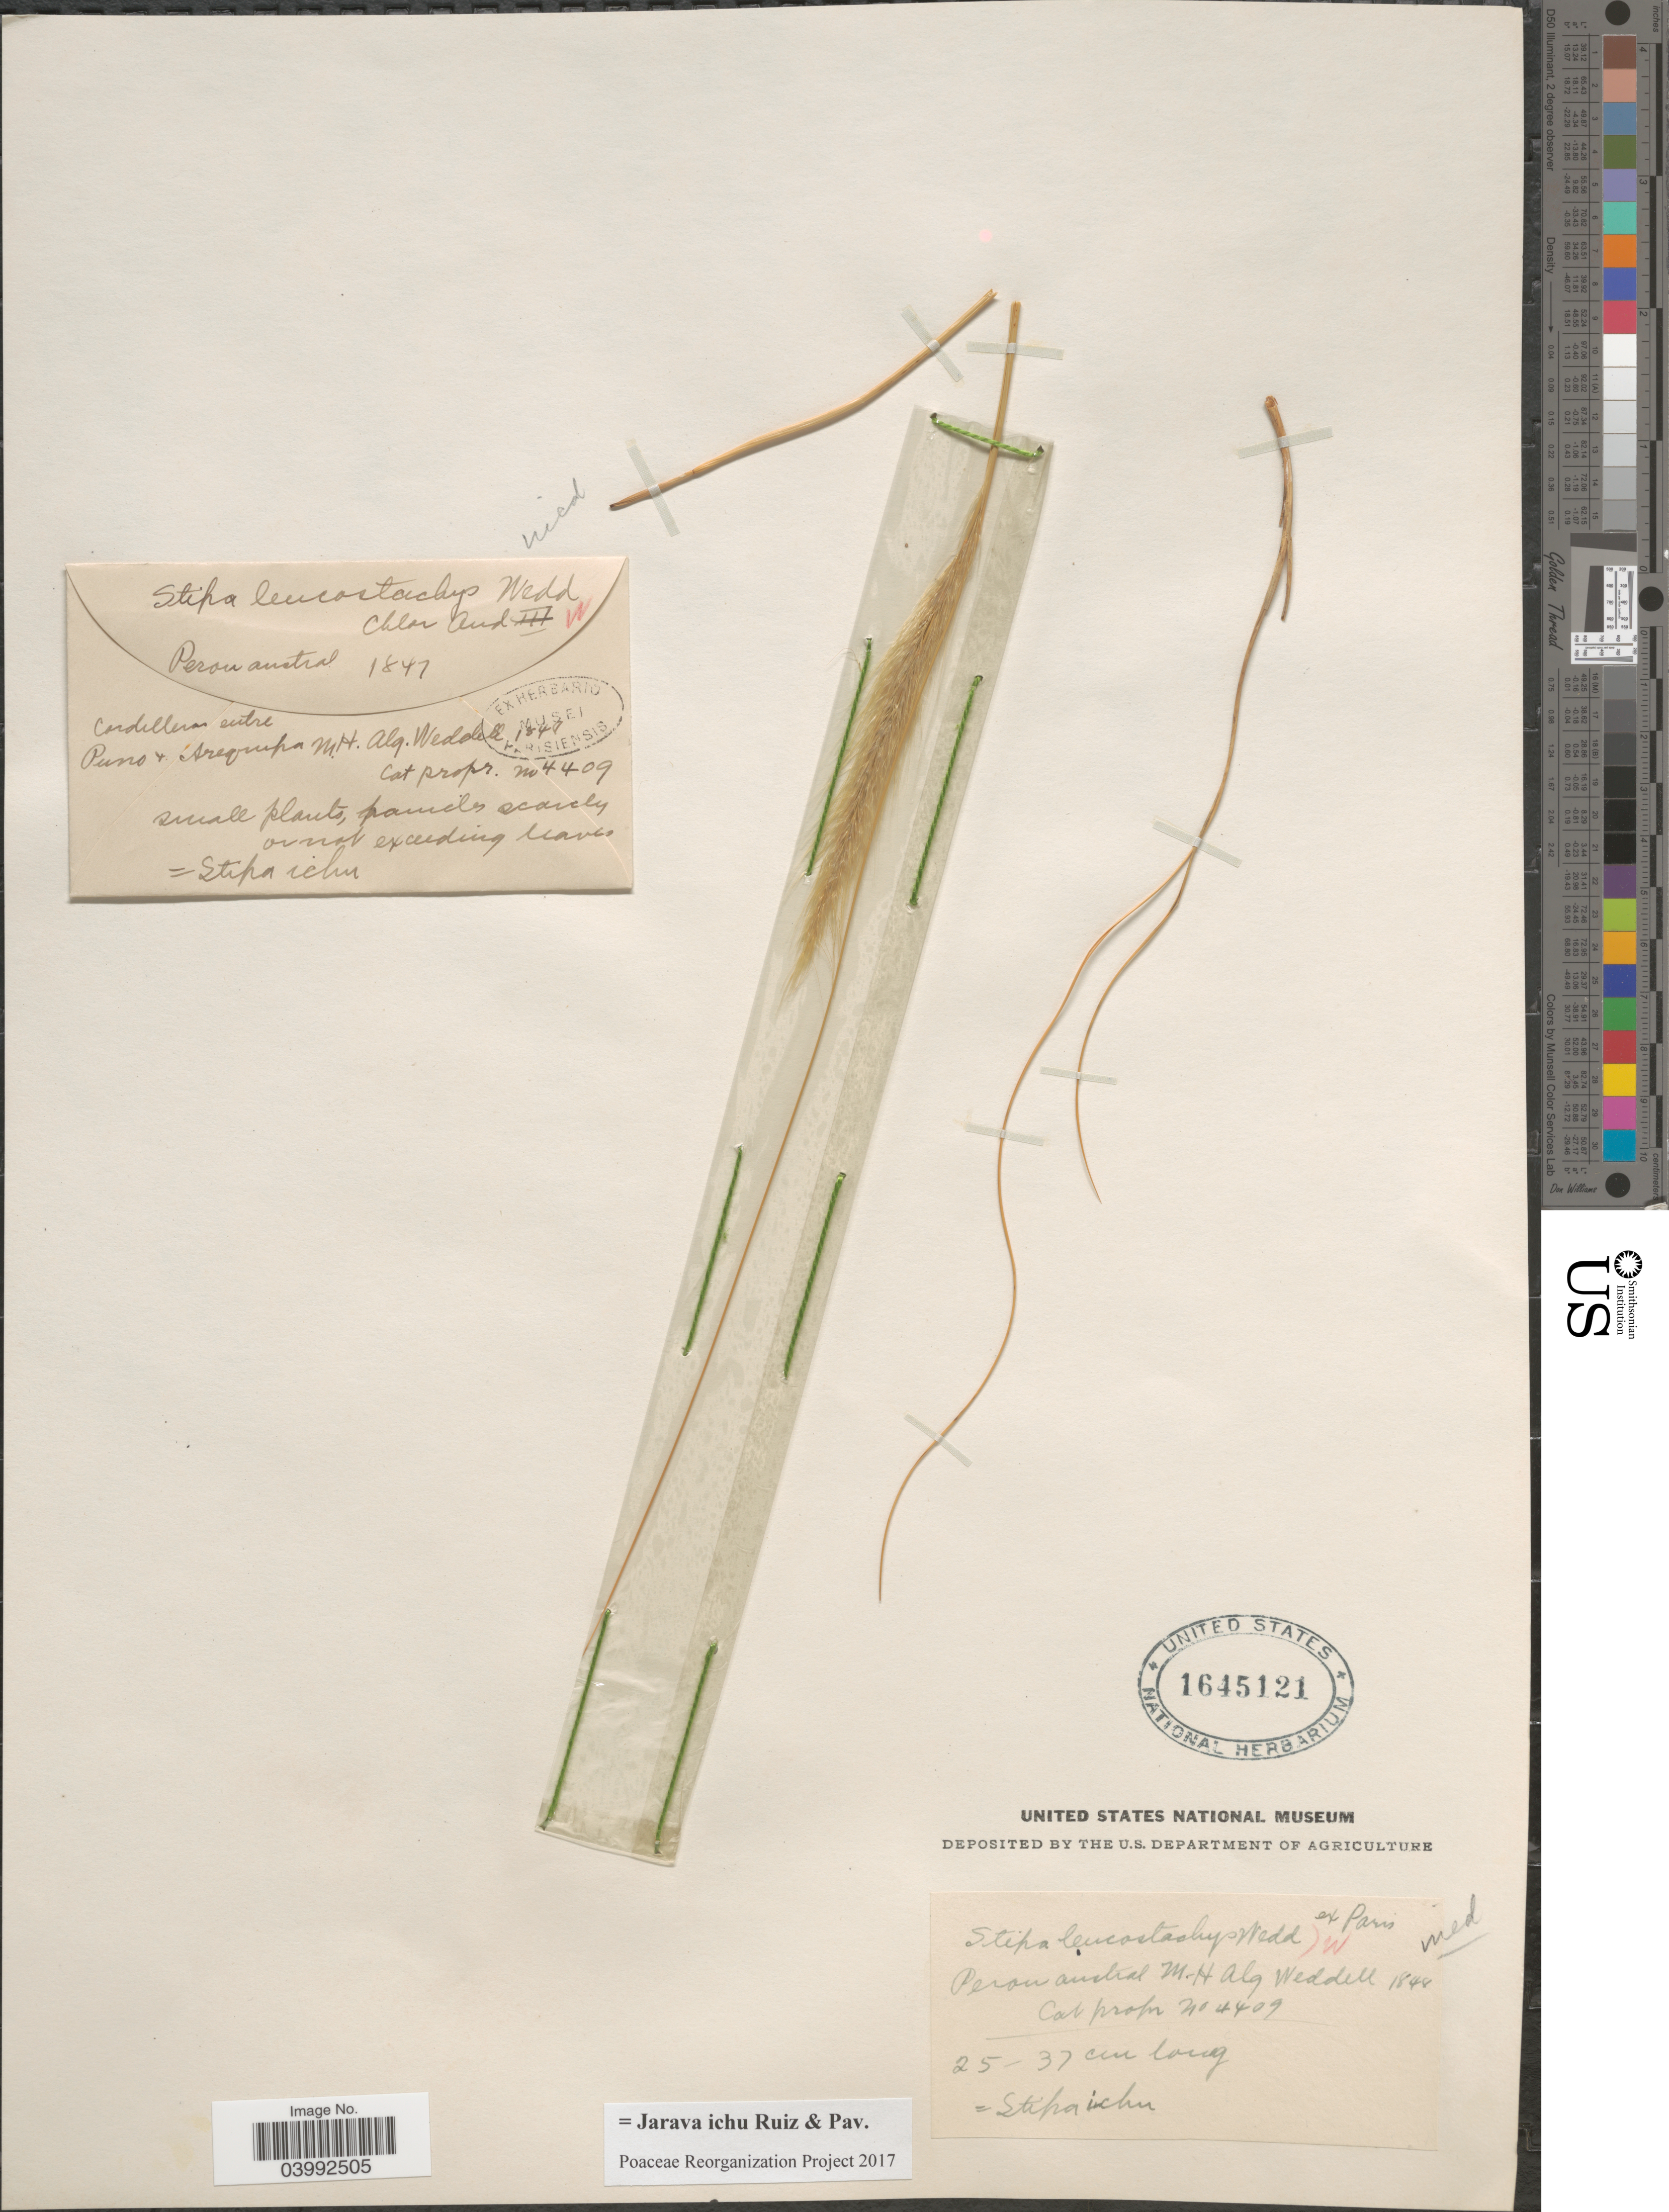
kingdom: Plantae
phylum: Tracheophyta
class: Liliopsida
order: Poales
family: Poaceae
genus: Jarava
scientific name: Jarava ichu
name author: Ruiz & Pav.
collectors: M. Weddell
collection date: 1847/1848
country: Peru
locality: Cordillera entre Puno & Arequipa. Perou austral.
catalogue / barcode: US 1645121